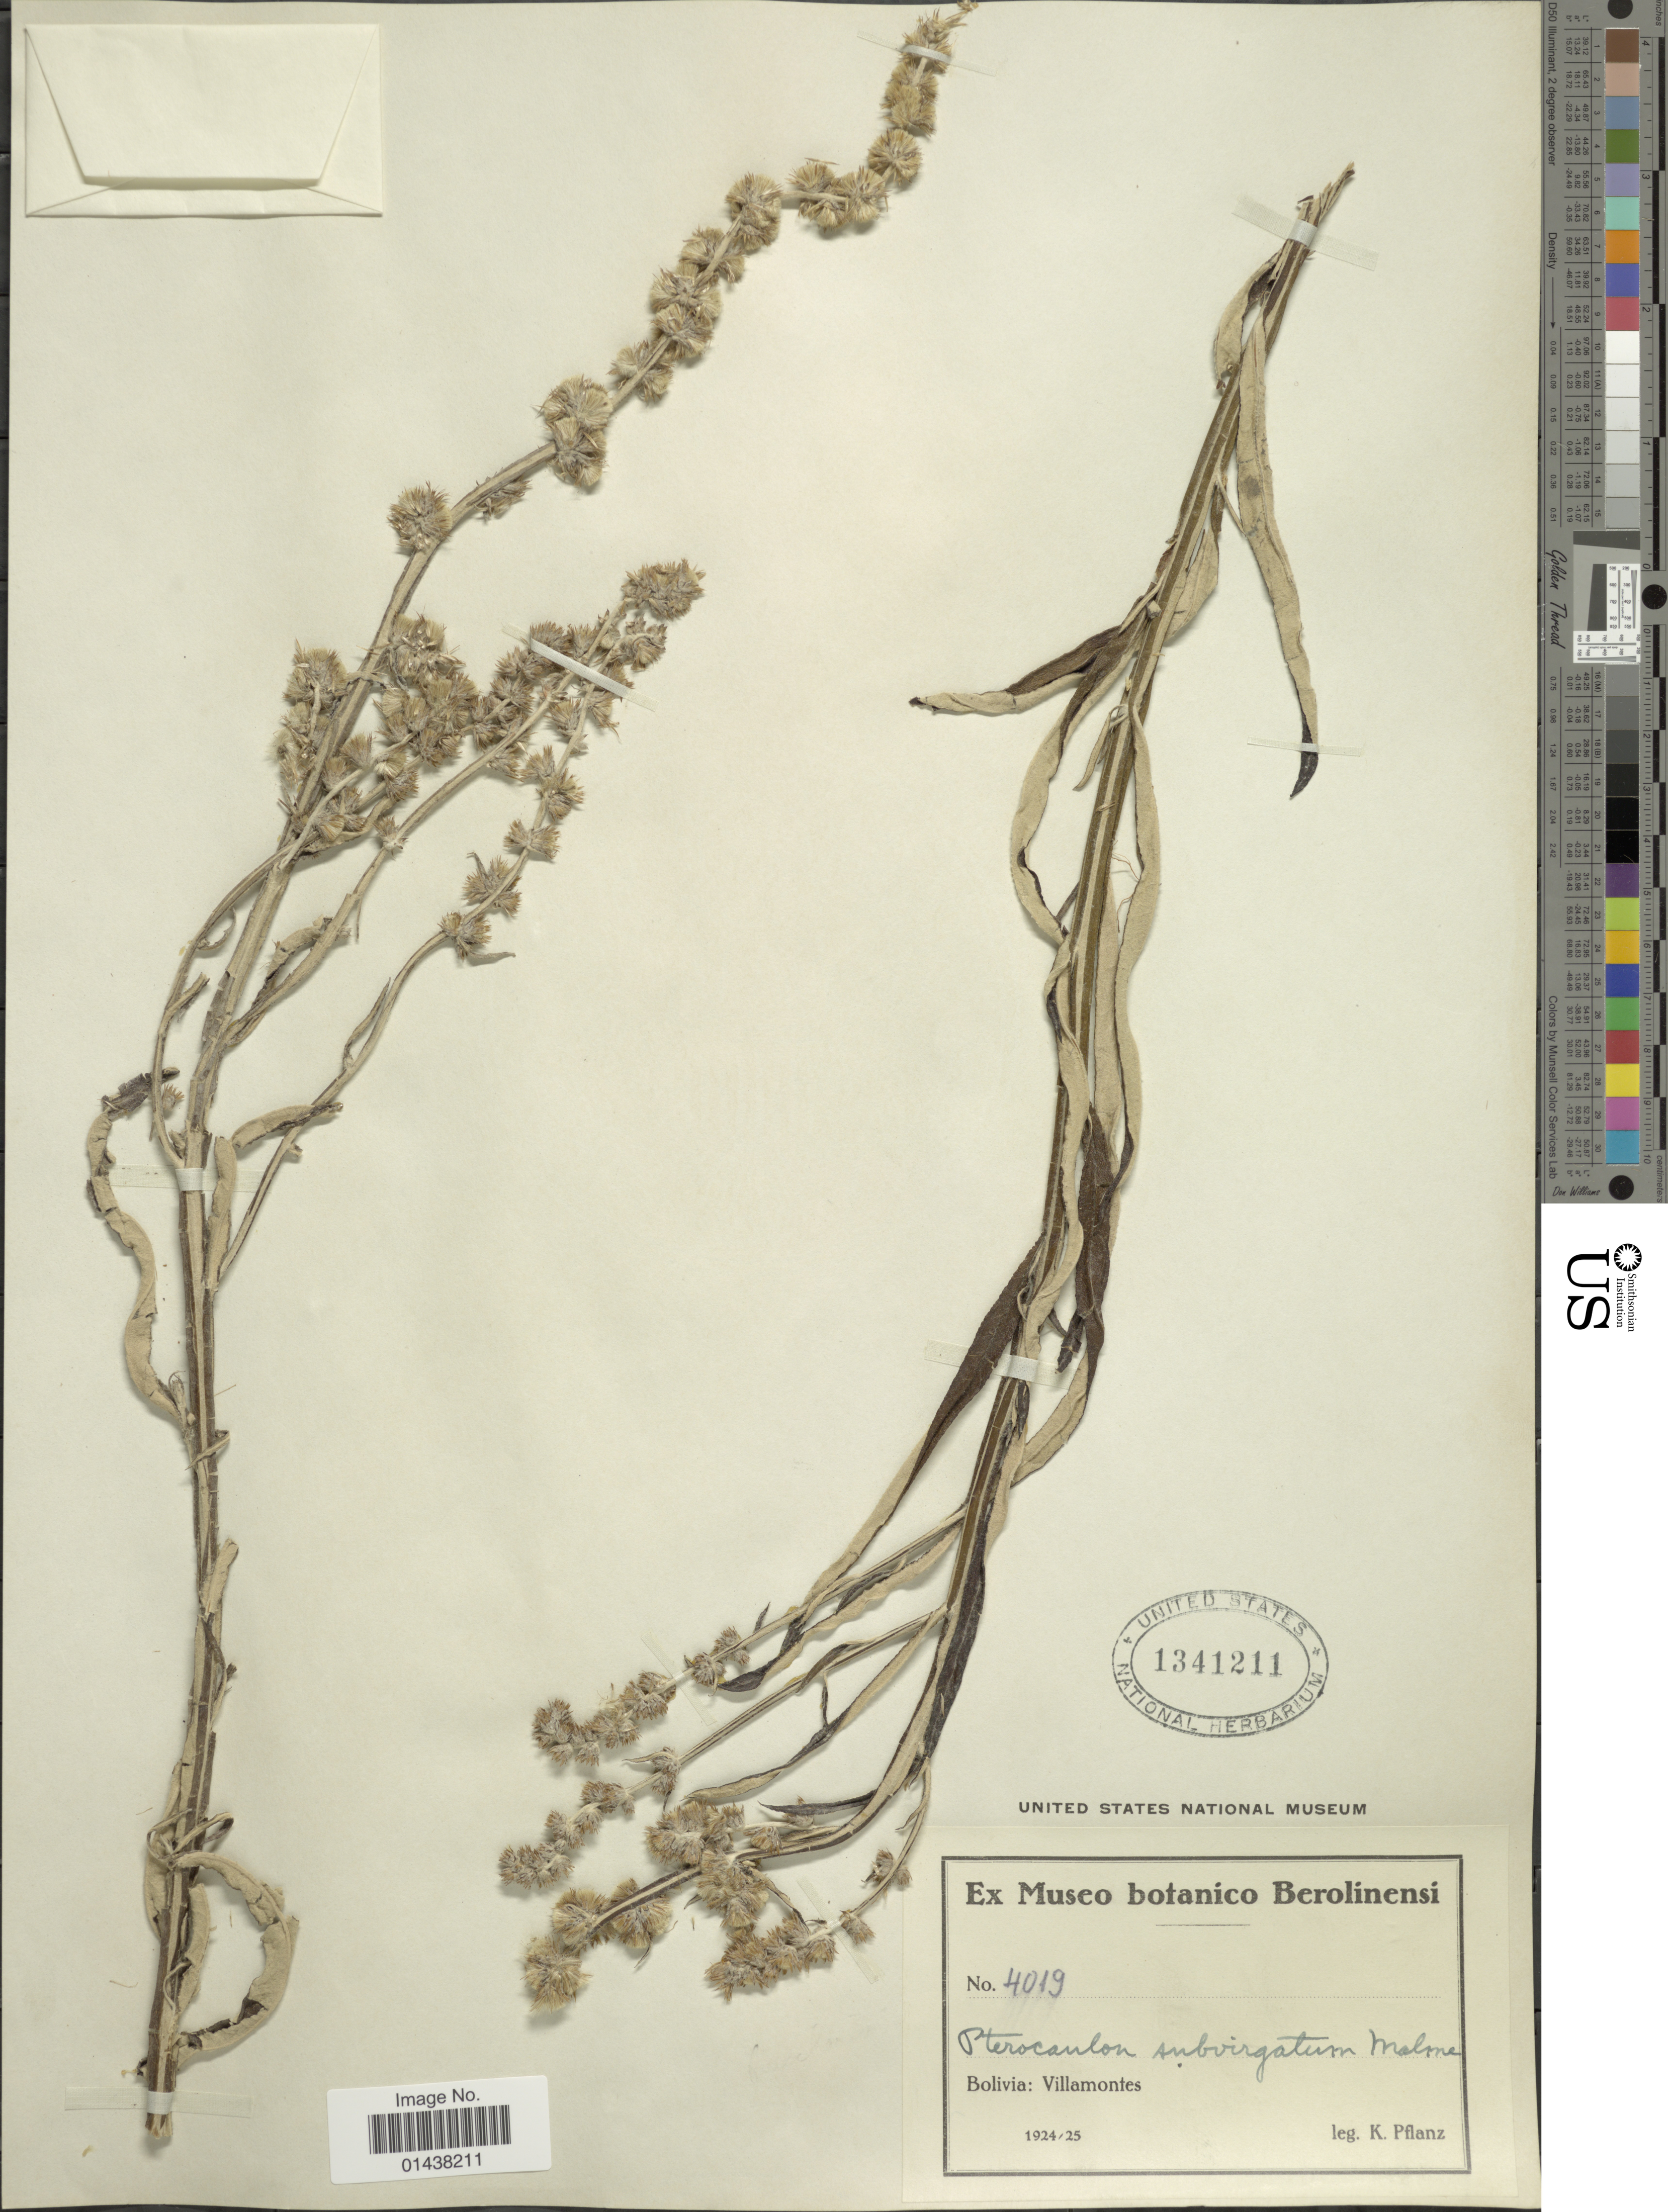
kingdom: Plantae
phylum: Tracheophyta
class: Magnoliopsida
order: Asterales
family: Asteraceae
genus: Pterocaulon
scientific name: Pterocaulon subvirgatum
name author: Malme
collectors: K. Pflanz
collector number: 4019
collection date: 1924/1925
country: Bolivia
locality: Villamontes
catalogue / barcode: US 1341211